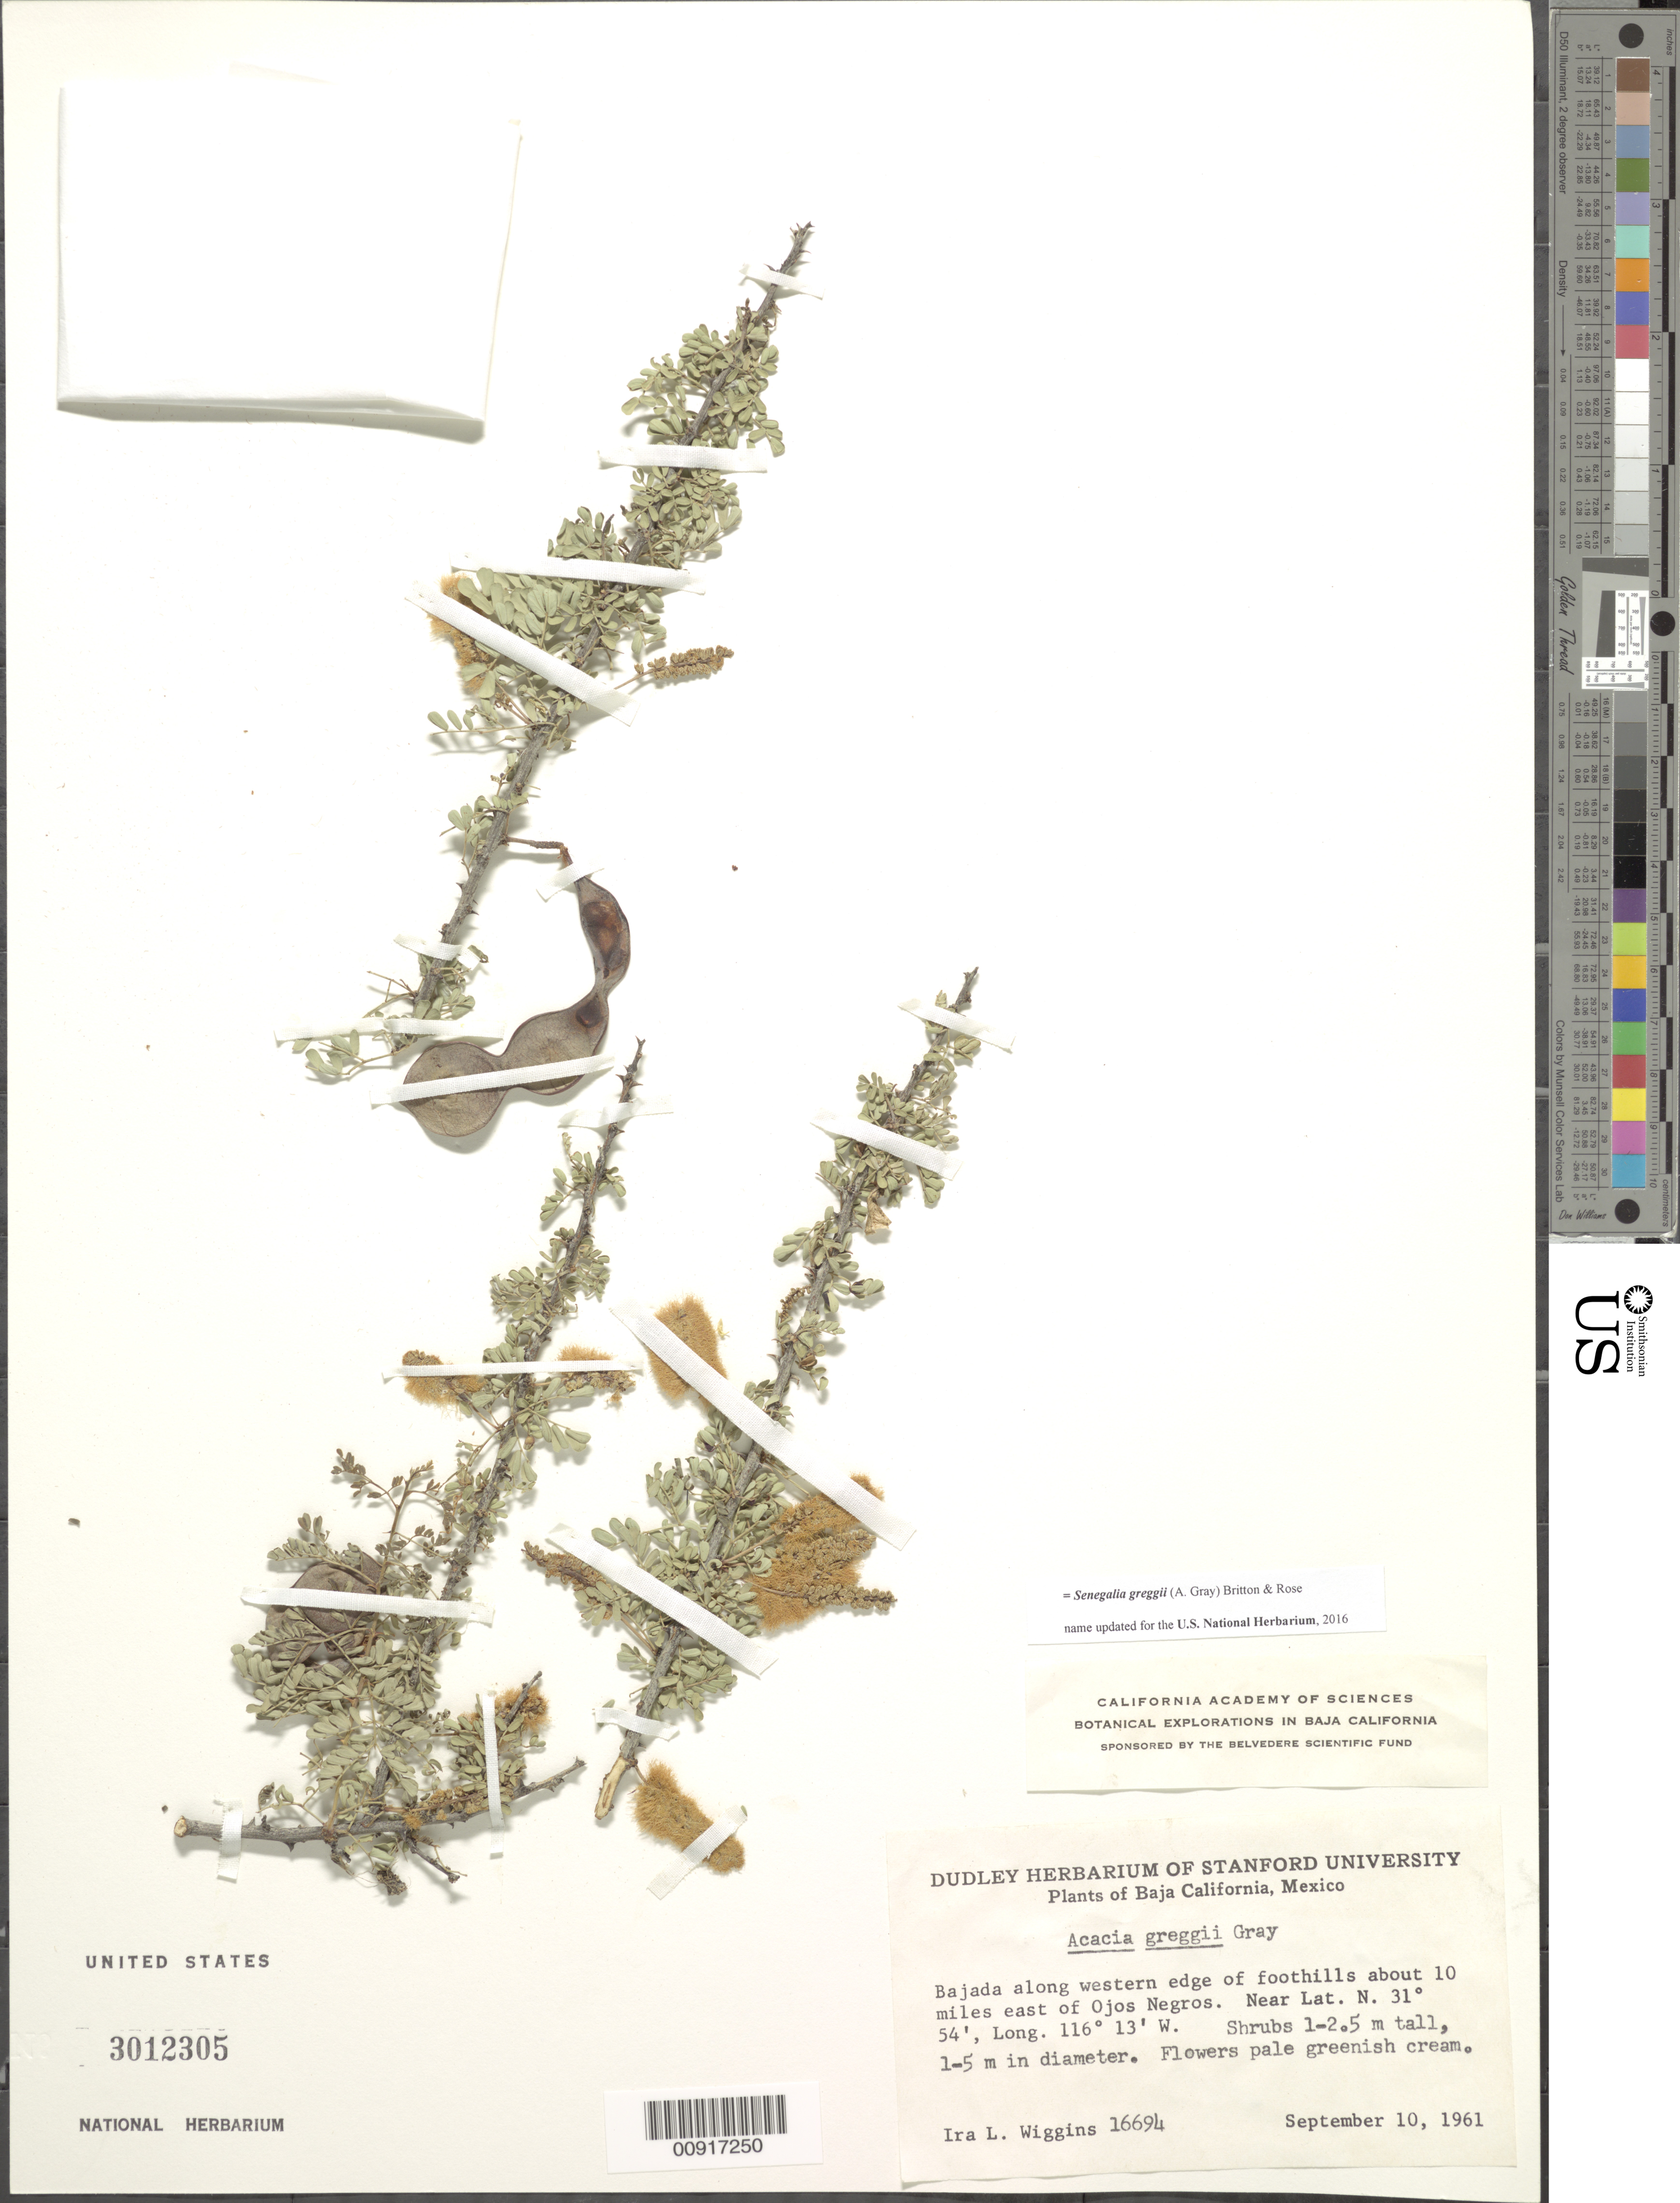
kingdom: Plantae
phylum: Tracheophyta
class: Magnoliopsida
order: Fabales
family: Fabaceae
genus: Senegalia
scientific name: Senegalia greggii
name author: (A. Gray) Britton & Rose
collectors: I. L. Wiggins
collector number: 16694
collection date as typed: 10 Sep 1961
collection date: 1961-09-10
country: Mexico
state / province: Baja California Norte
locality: Bajada along western edge of foothills about 10 miles east of Ojos Negros.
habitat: Bajada.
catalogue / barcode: US 3012305